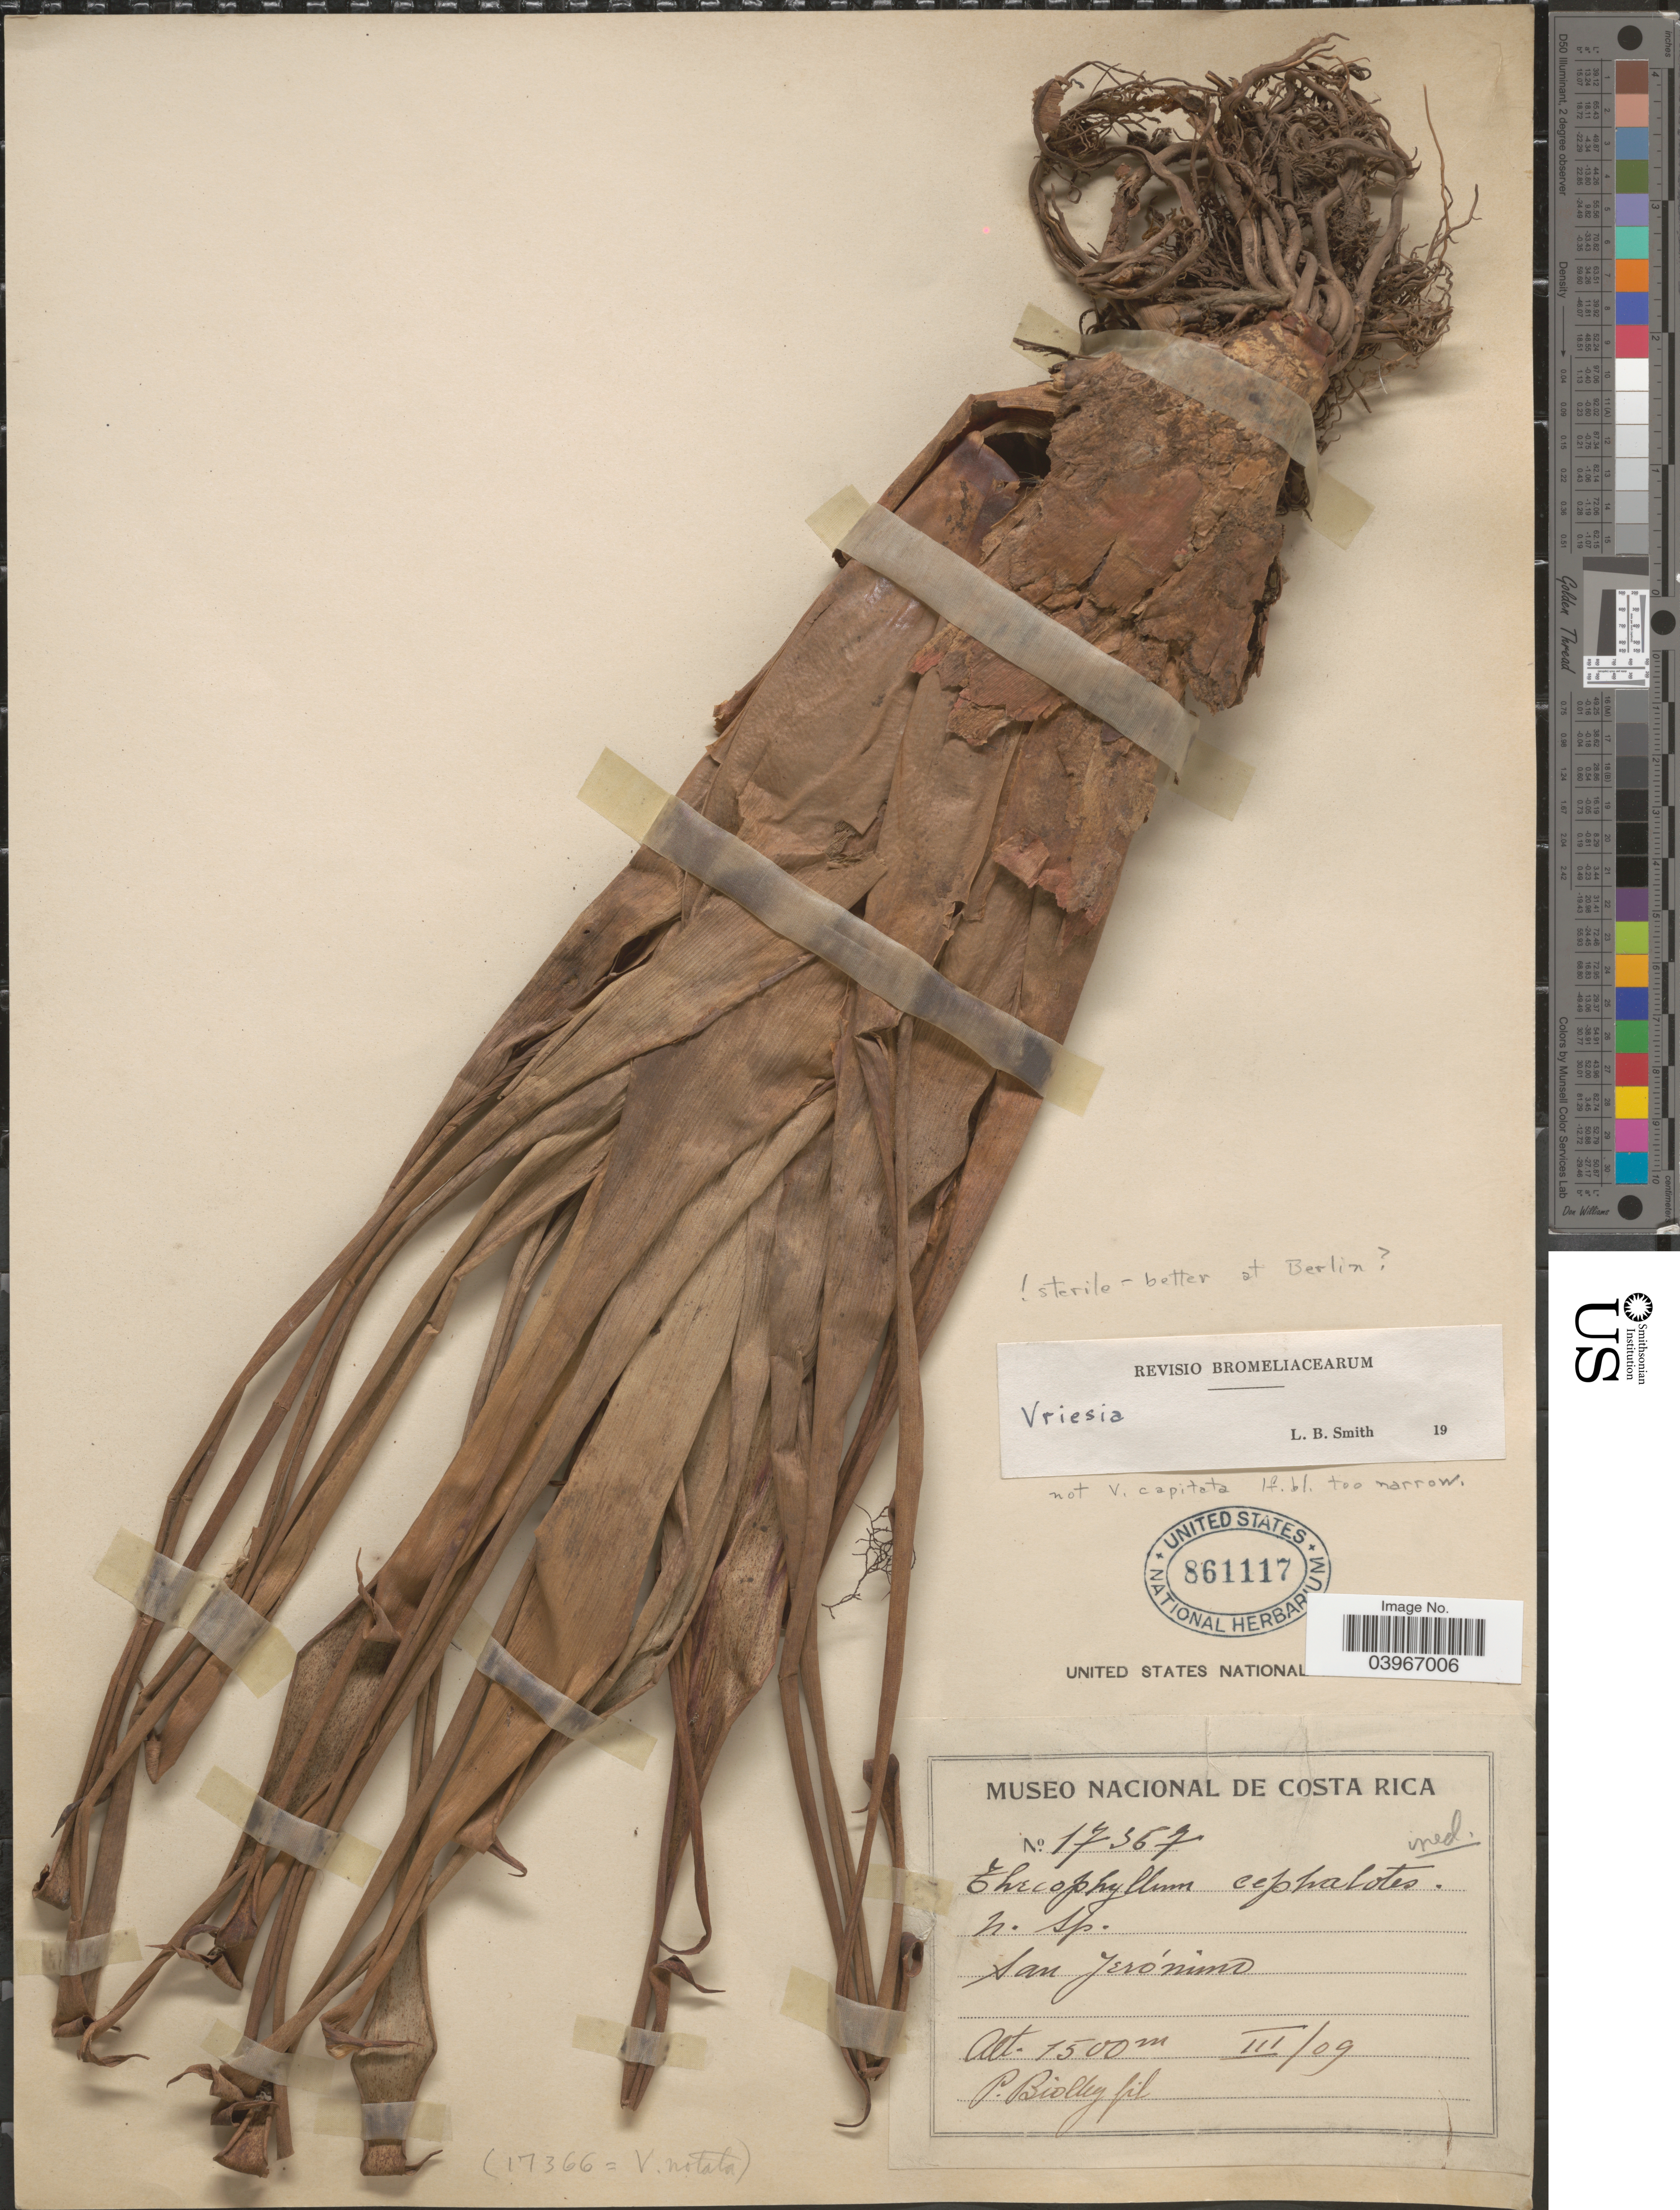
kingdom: Plantae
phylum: Tracheophyta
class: Liliopsida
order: Poales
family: Bromeliaceae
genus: Vriesea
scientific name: Vriesea sp.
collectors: P. Biolley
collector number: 17367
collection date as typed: Transcribed d/m/y: /3/9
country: Costa Rica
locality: San Jerónimo.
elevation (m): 1500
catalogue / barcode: US 861117